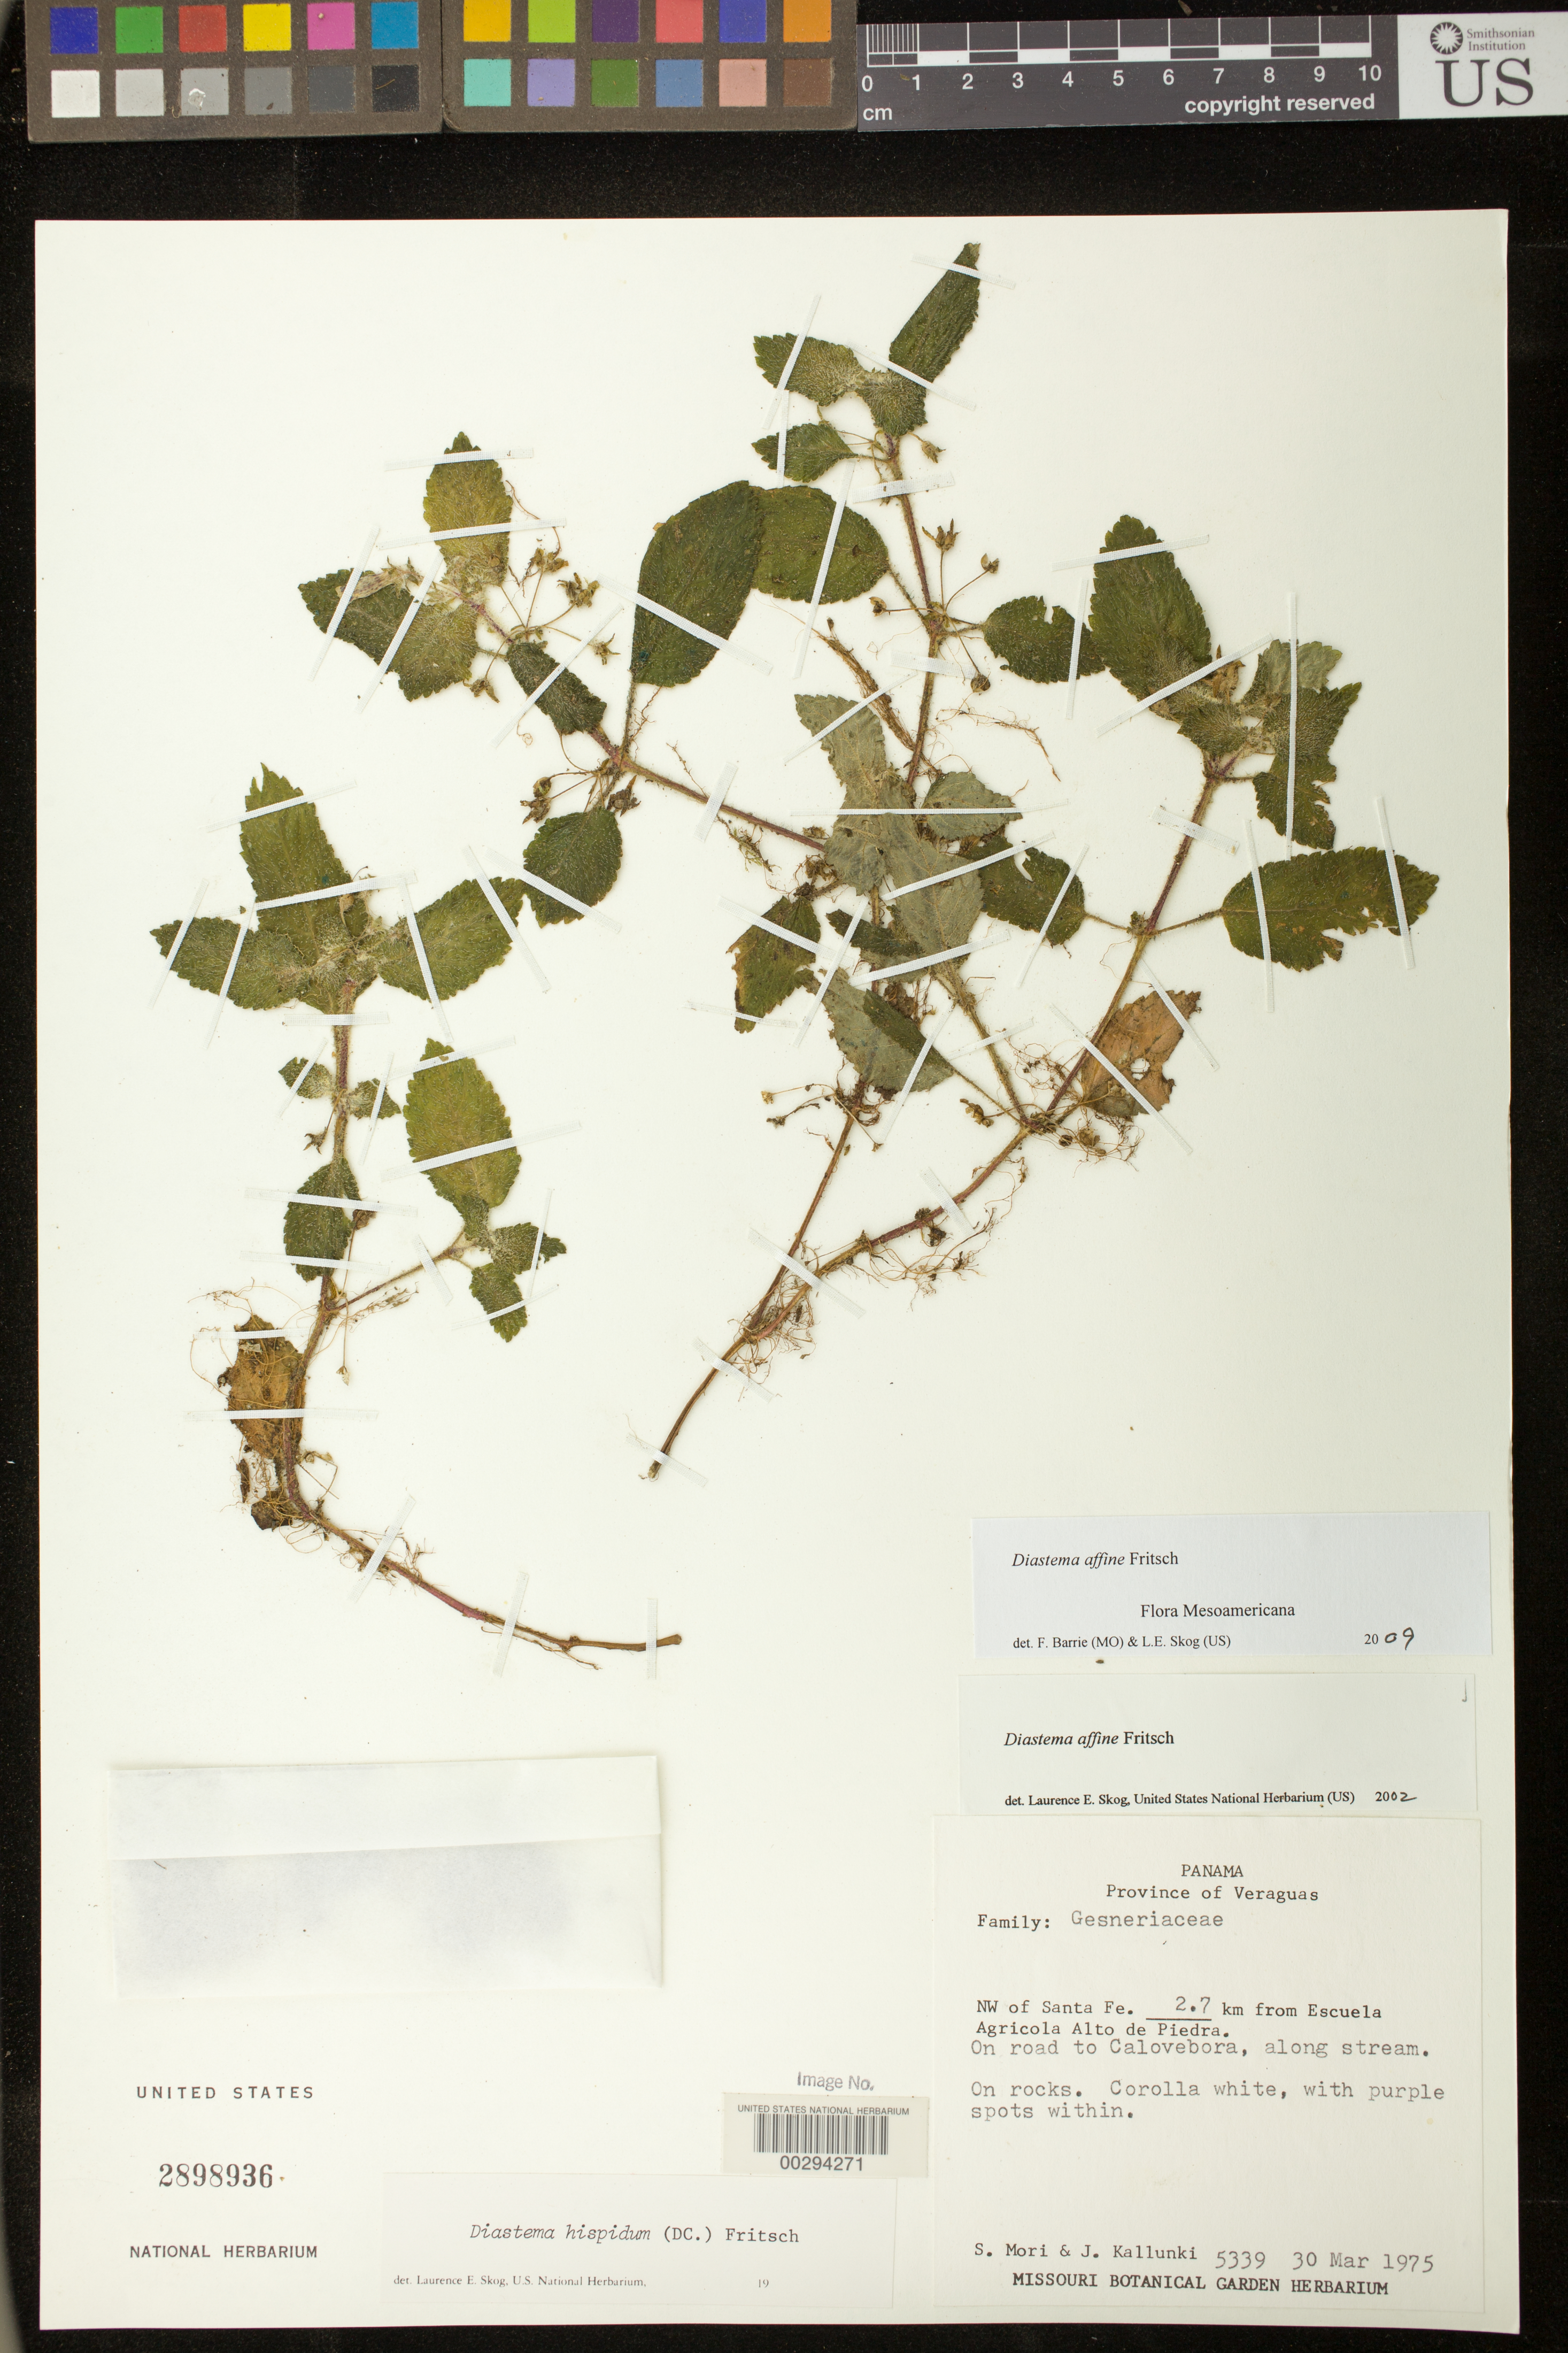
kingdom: Plantae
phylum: Tracheophyta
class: Magnoliopsida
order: Lamiales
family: Gesneriaceae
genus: Diastema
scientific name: Diastema affine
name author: Fritsch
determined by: Skog, Laurence E.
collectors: S. Mori & J. Kallunki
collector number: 5339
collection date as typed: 30 Mar 1975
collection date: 1975-03-30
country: Panama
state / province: Veraguas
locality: NW of Santa Fe, 2.7 km from Escuela Agricola Alto de Piedra, on road to Calovebora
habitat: Along stream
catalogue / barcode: US 2898936